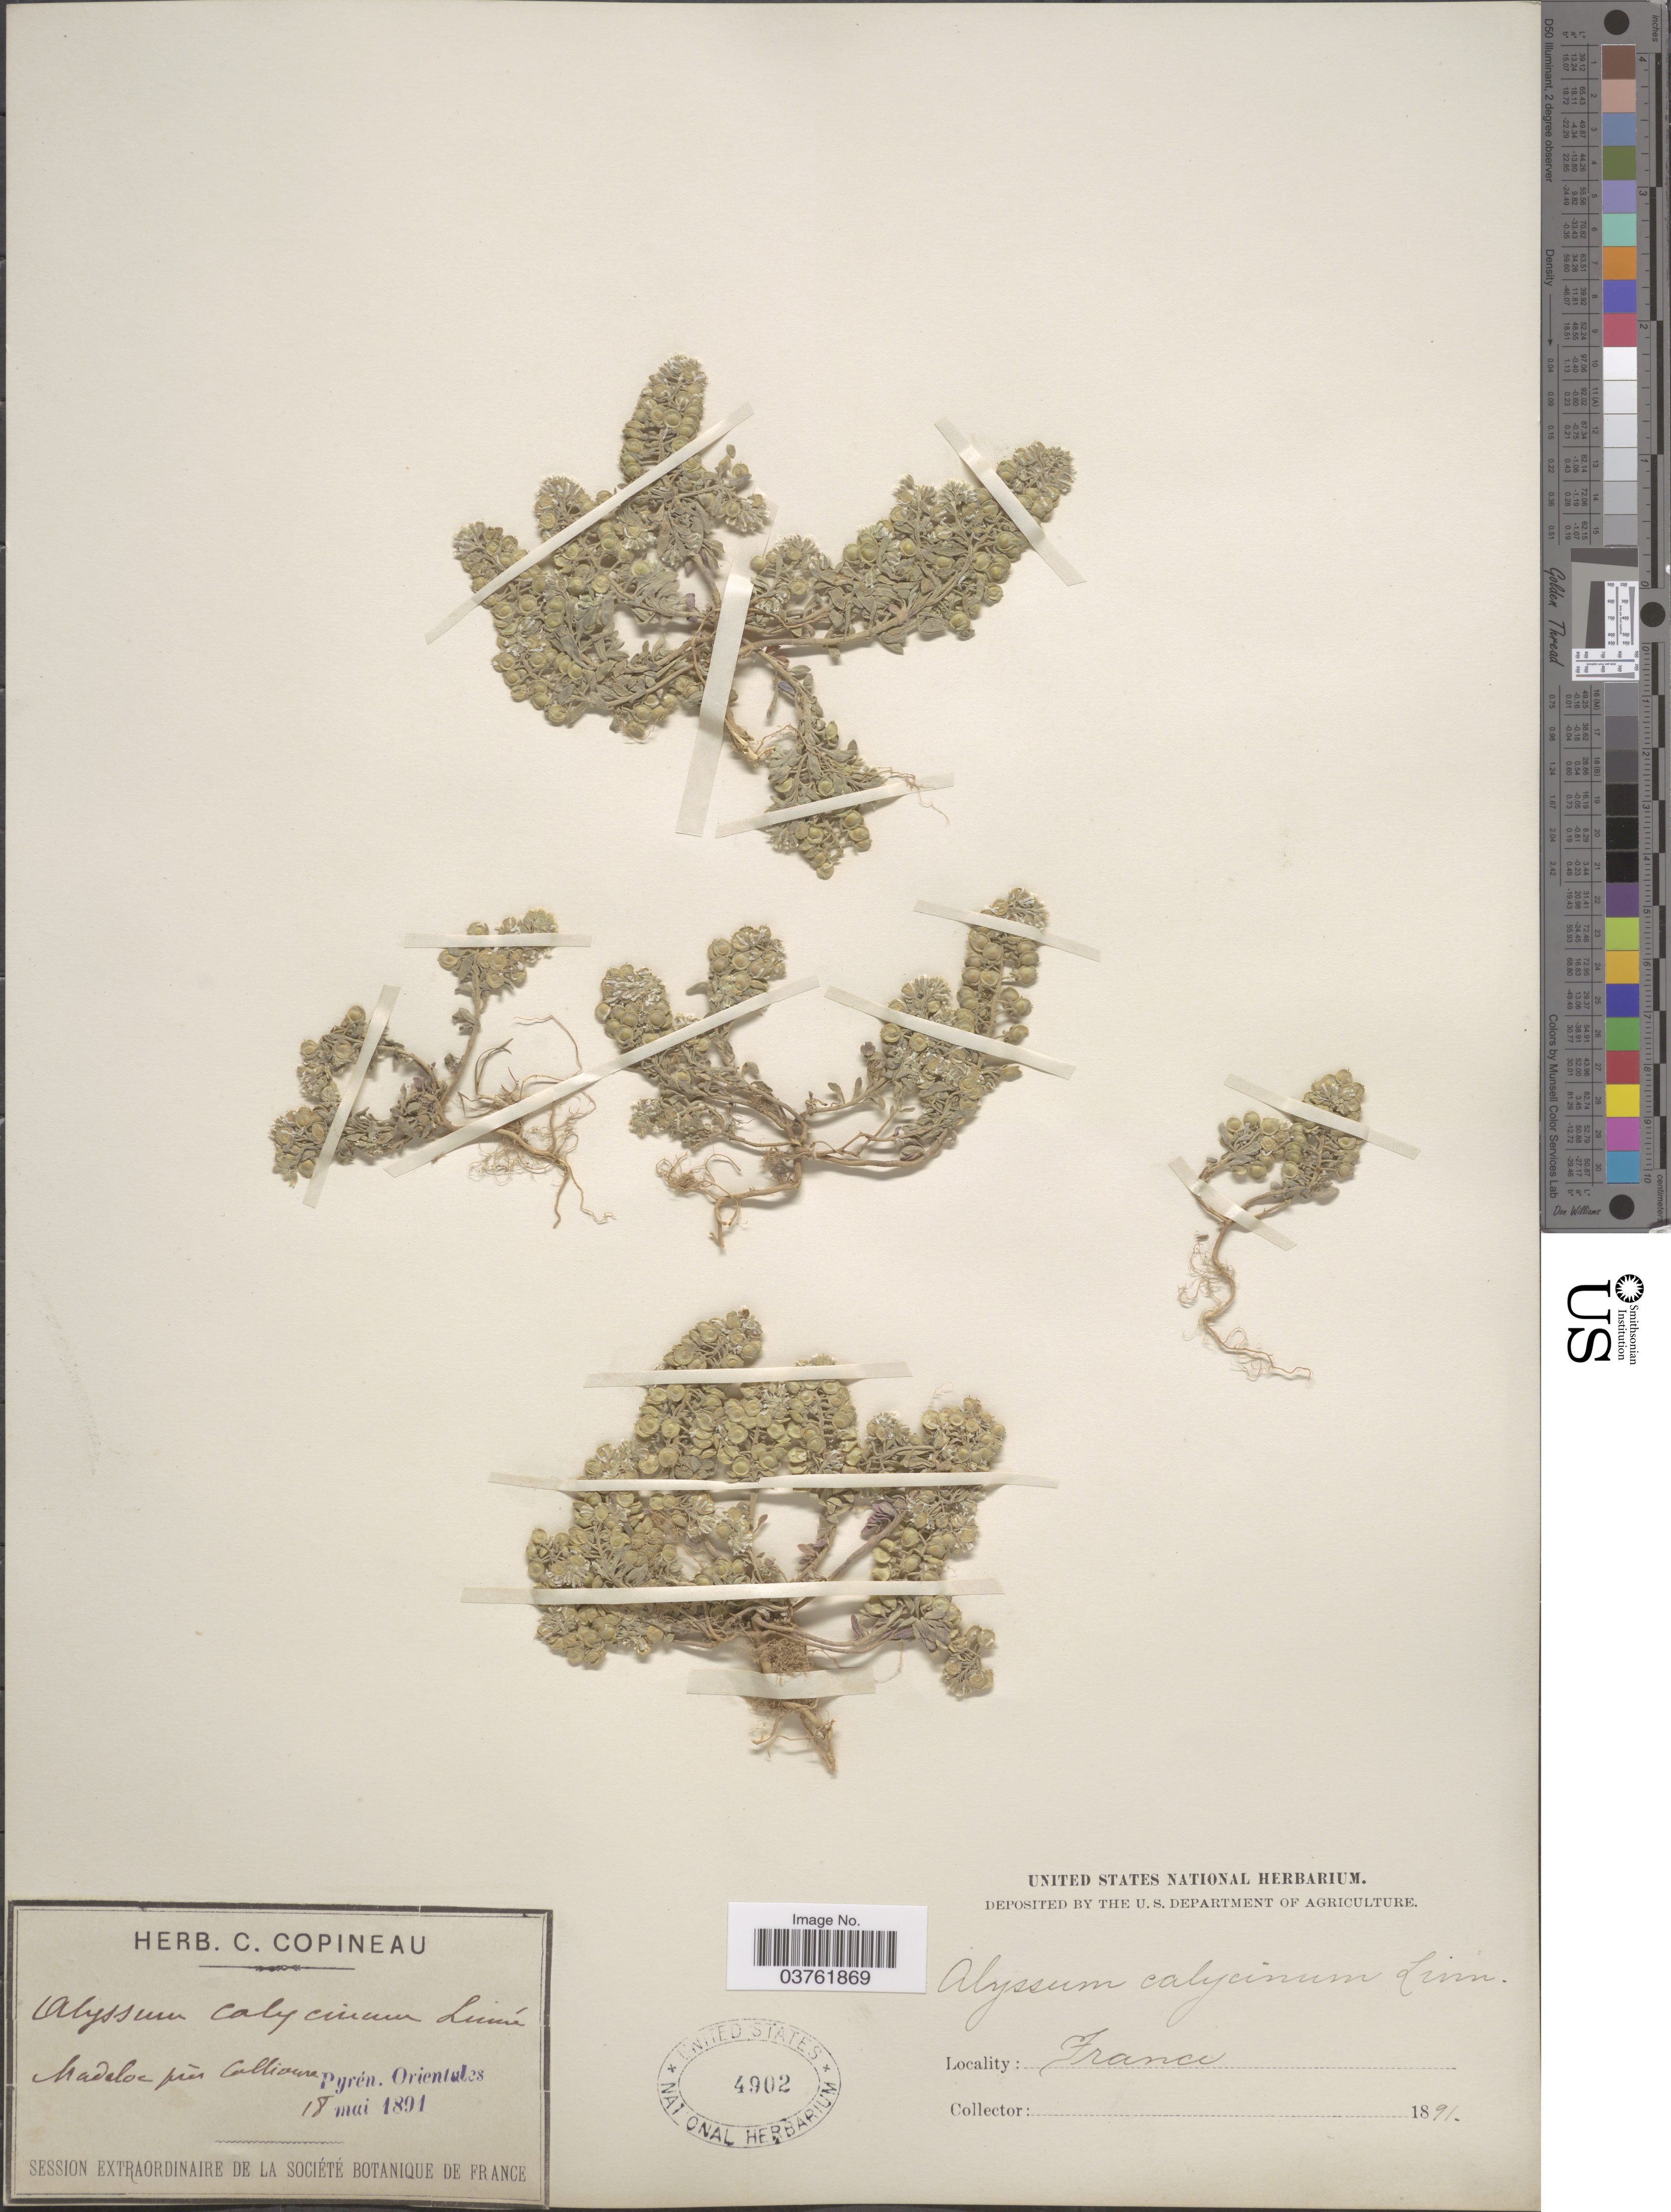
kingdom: Plantae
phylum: Tracheophyta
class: Magnoliopsida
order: Brassicales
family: Brassicaceae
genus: Alyssum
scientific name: Alyssum calycinum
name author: L.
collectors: ex herb. C. Copineau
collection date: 1891-05-18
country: France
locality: Madeloc près Collioure. Pyrén. Orientales.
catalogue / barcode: US 4902